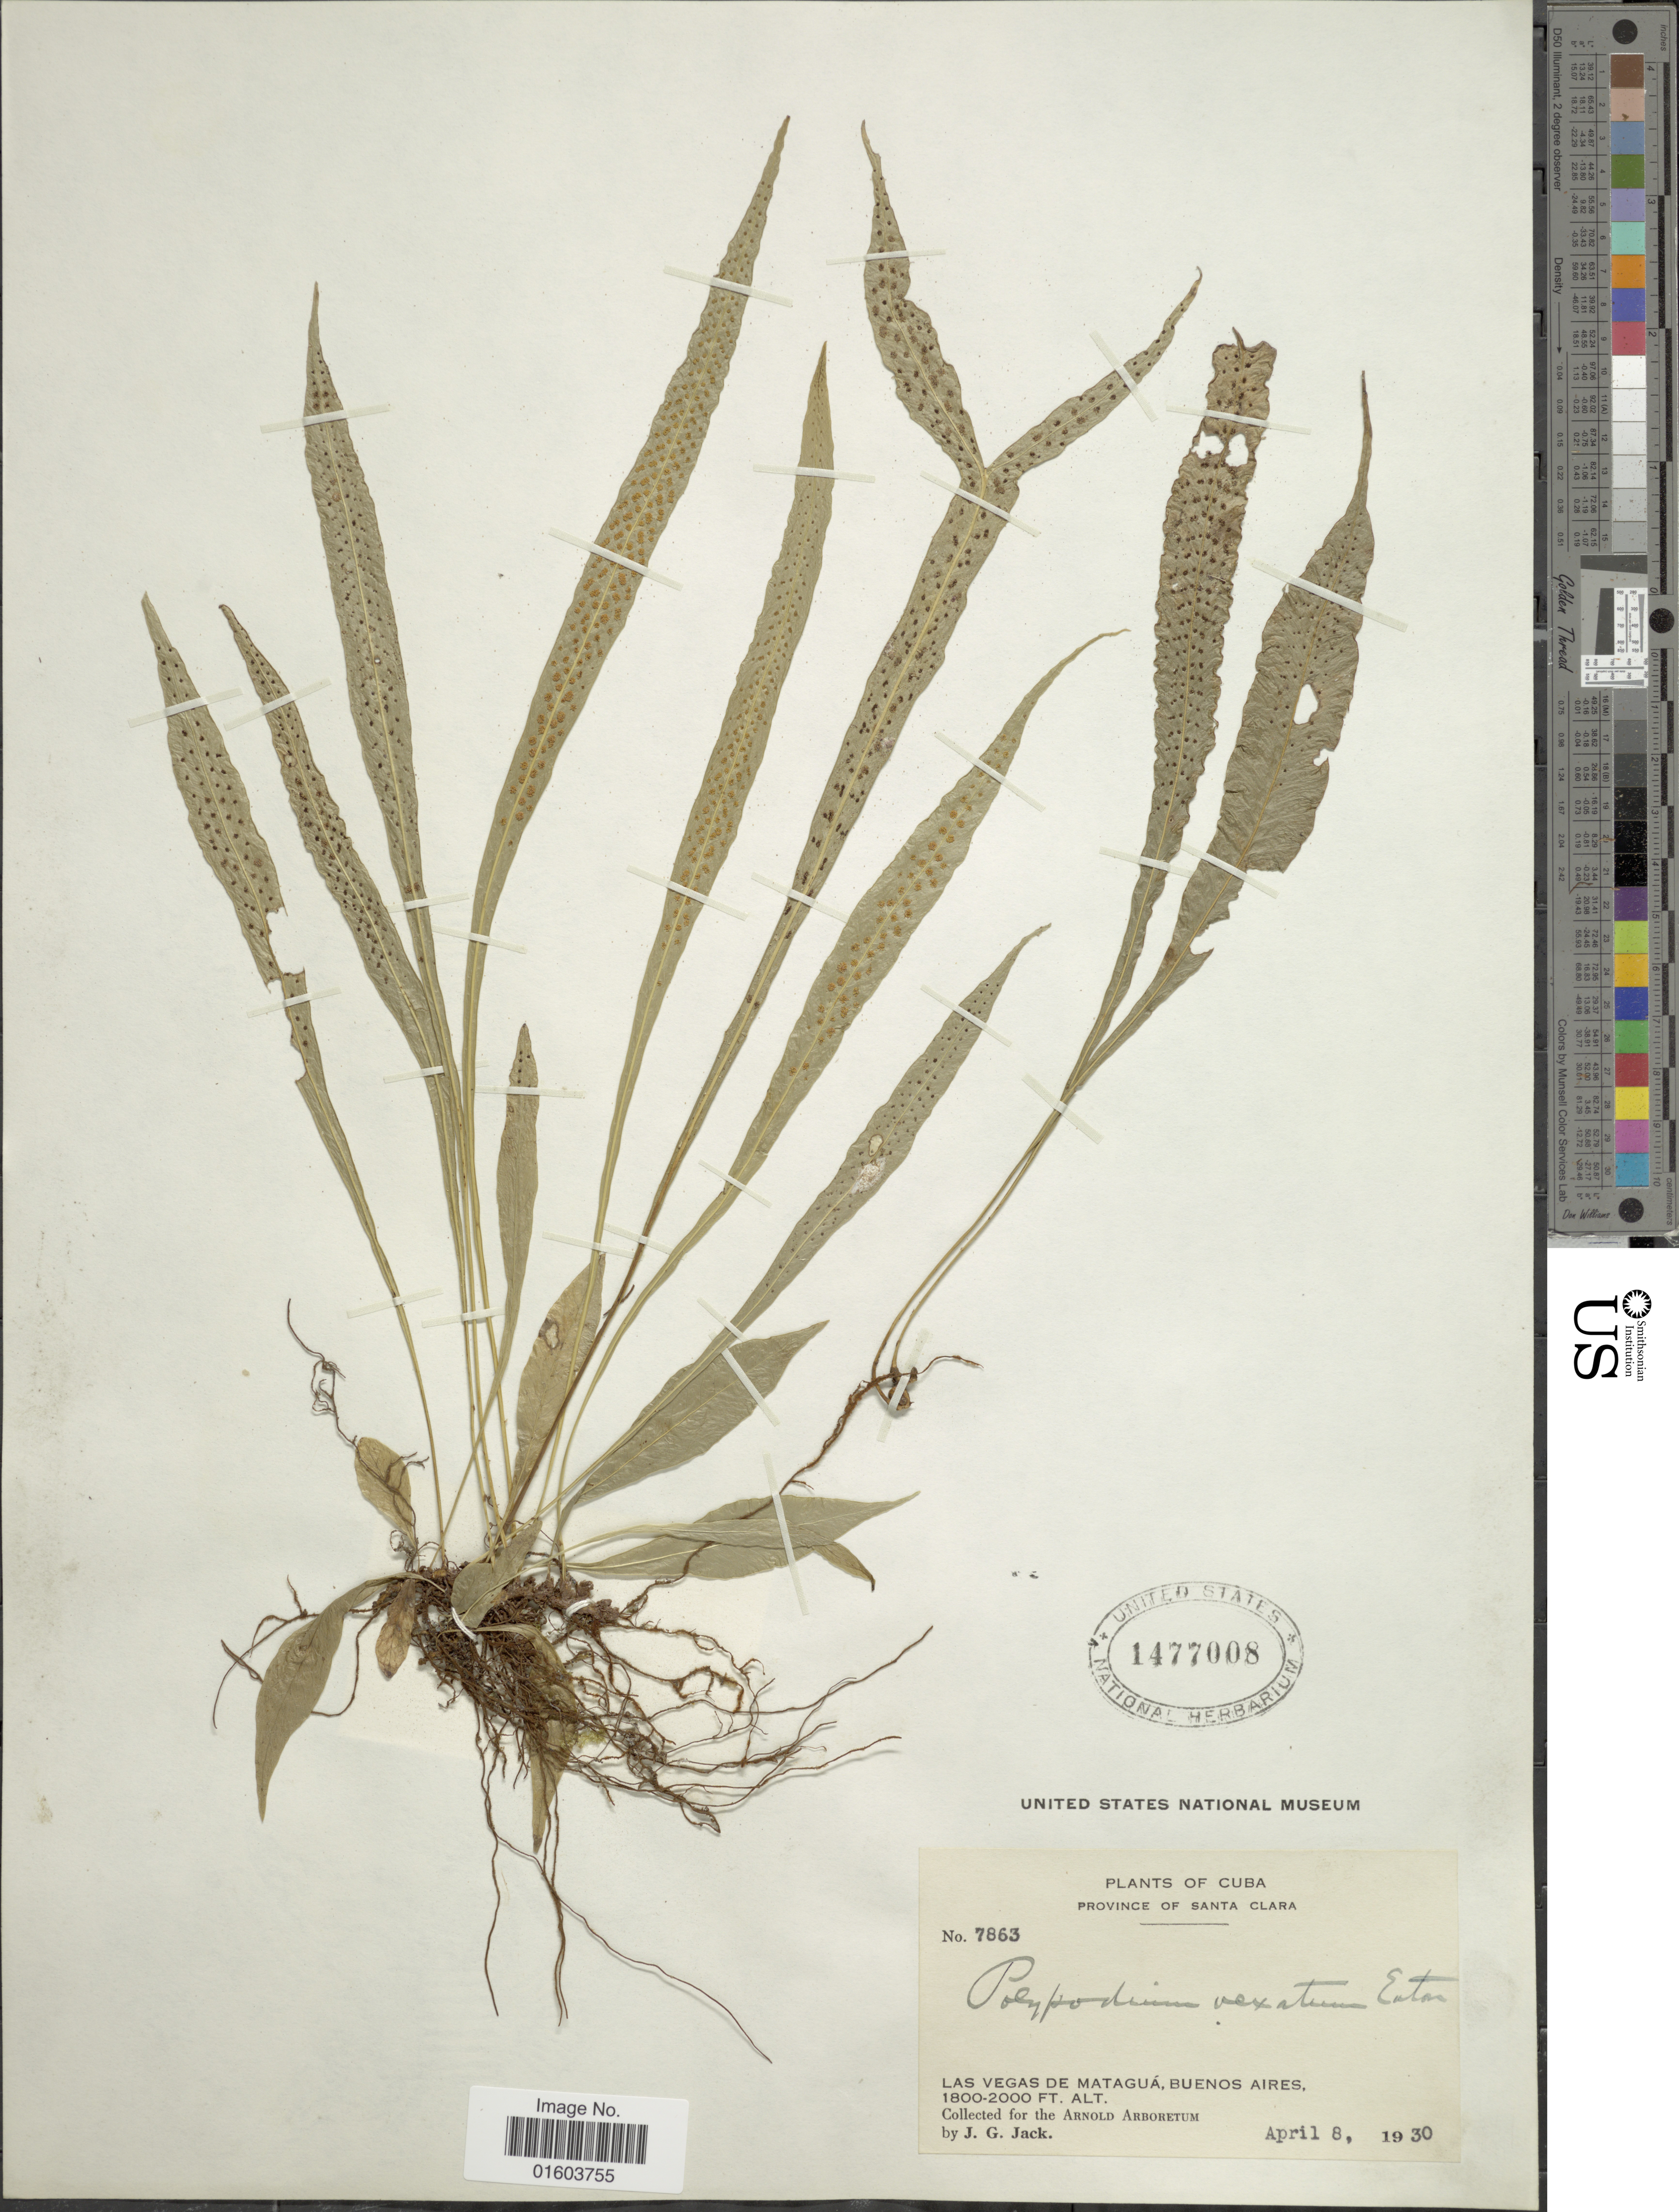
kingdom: Plantae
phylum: Tracheophyta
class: Polypodiopsida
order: Polypodiales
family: Polypodiaceae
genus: Campyloneurum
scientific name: Campyloneurum vexatum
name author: Ching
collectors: J. G. Jack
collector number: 7863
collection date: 1930-04-08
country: Cuba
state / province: Las Villas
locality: Cuba, Province of Santa Clara, Las Vegas de Matagua, Buenos Aires.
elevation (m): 549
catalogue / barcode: US 1477008